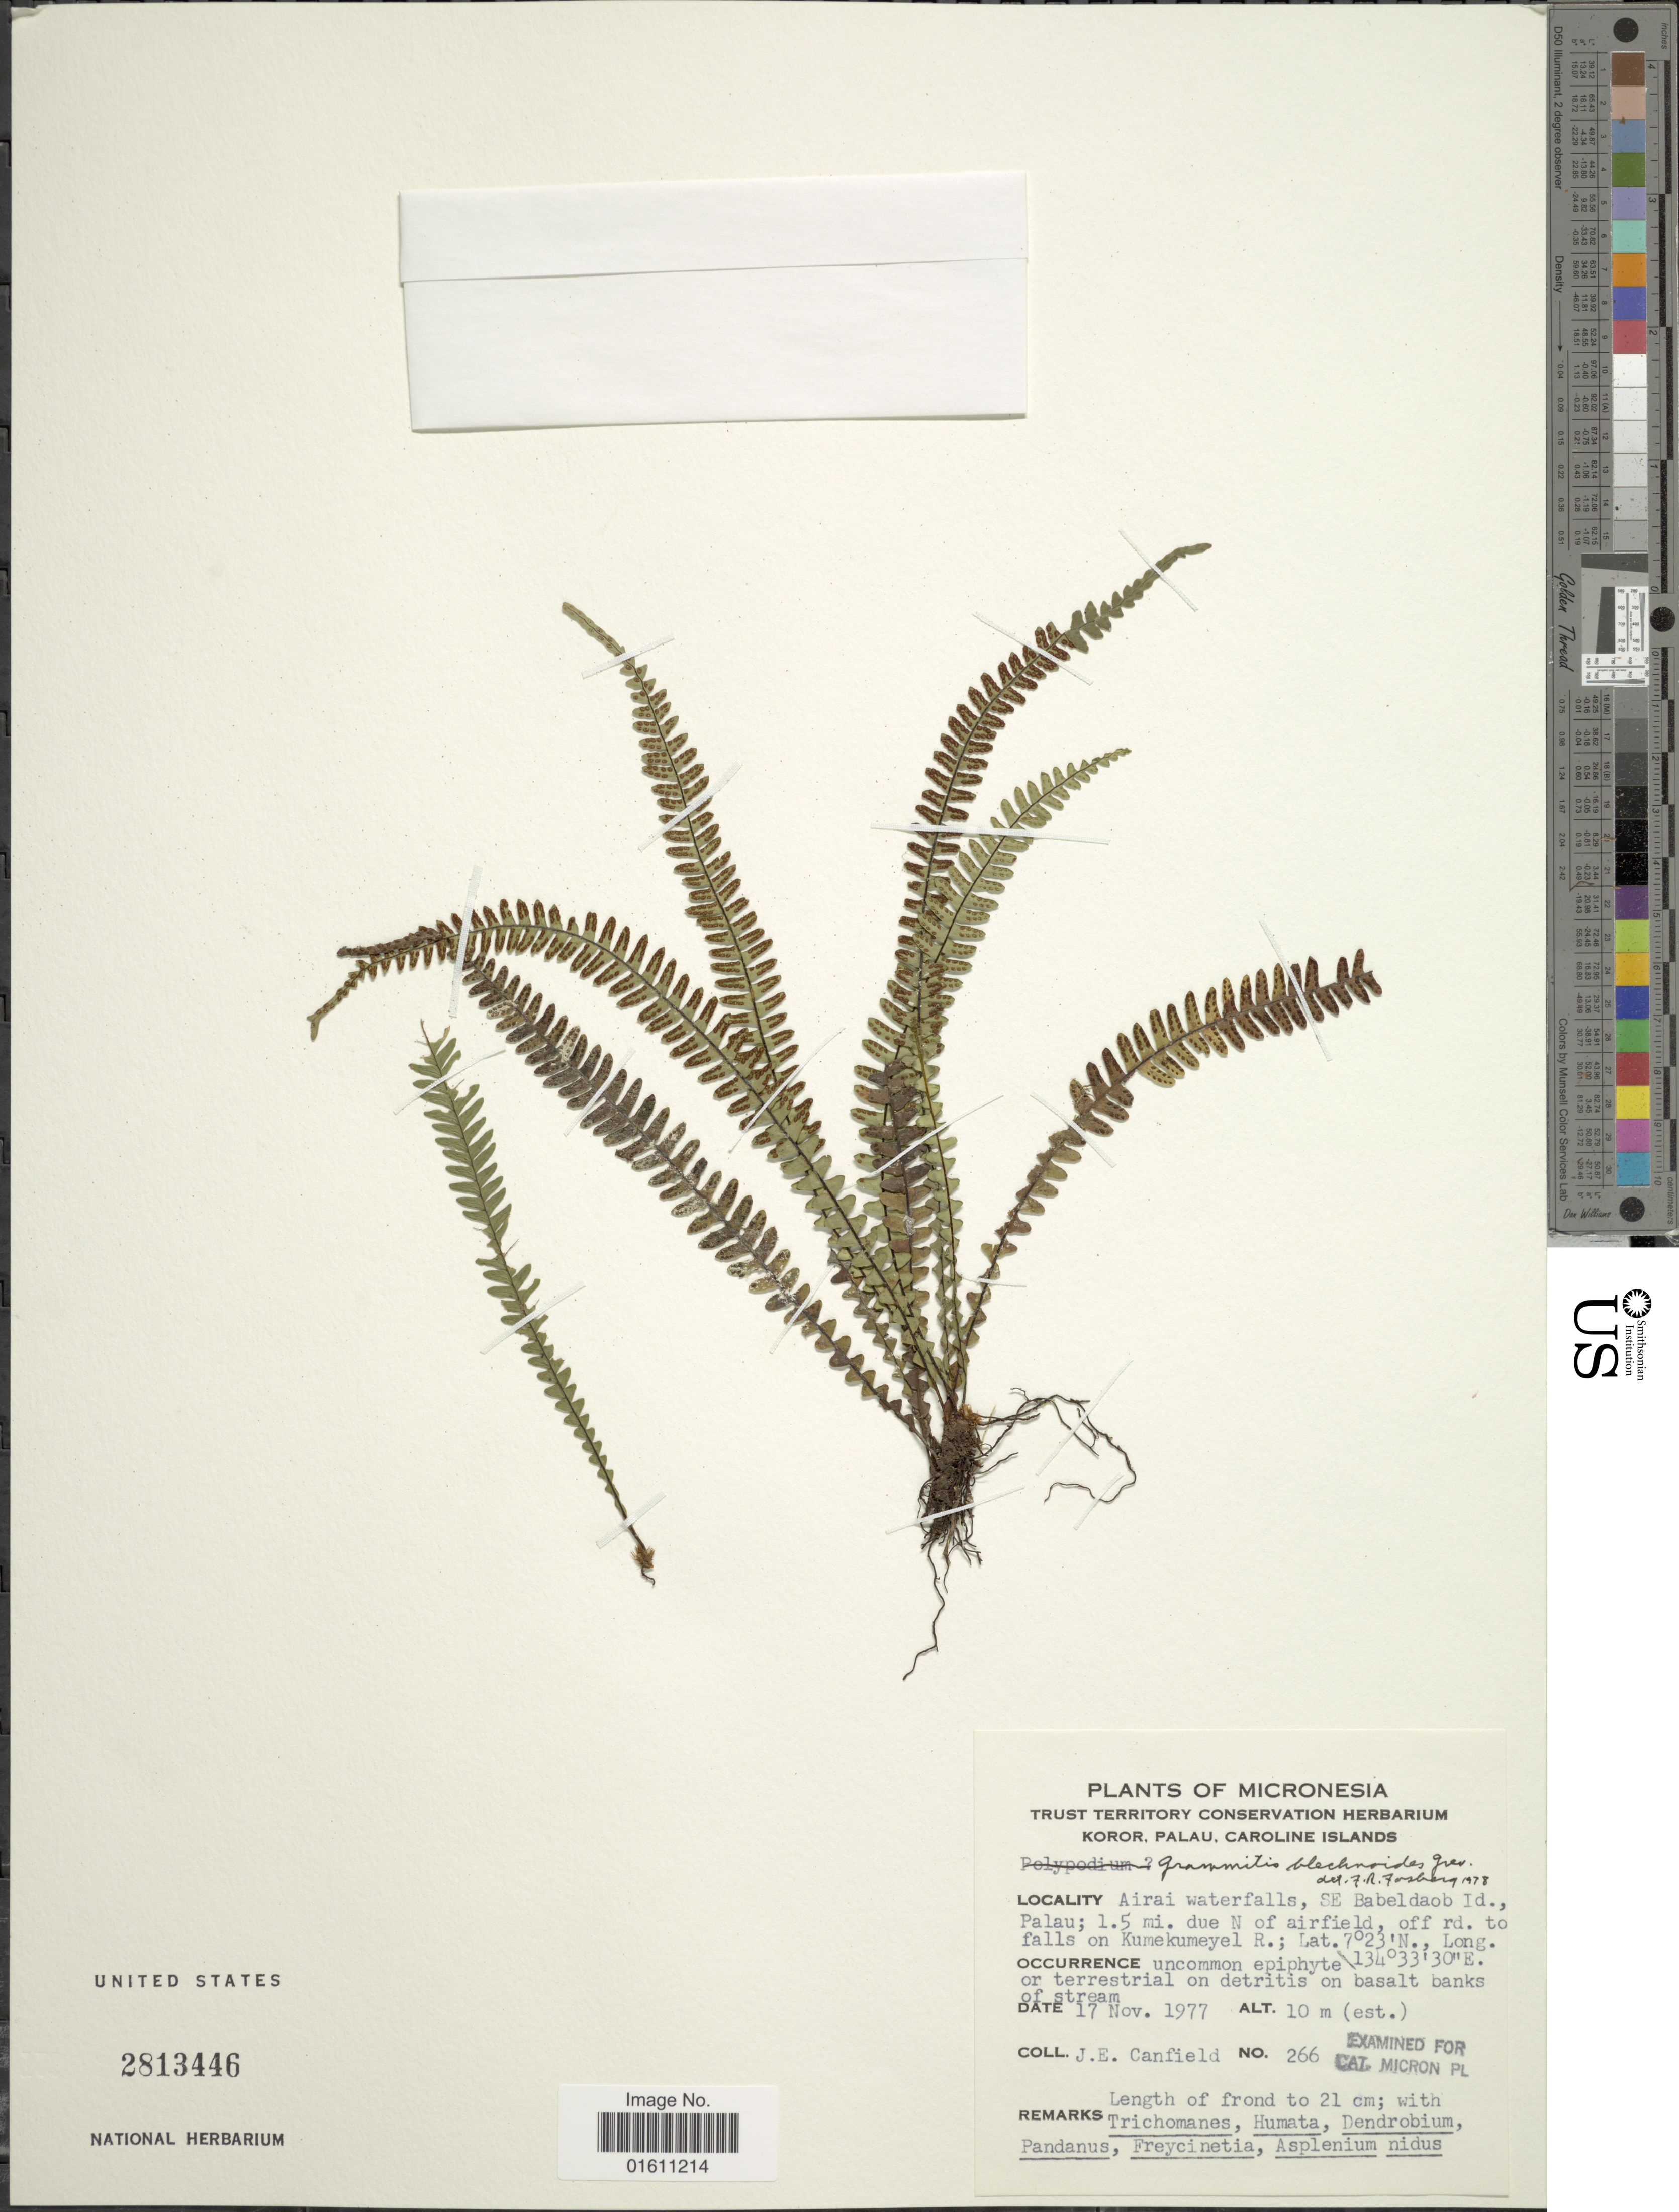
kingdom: Plantae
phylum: Tracheophyta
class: Polypodiopsida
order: Polypodiales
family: Polypodiaceae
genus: Ctenopterella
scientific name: Ctenopterella blechnoides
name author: (Grev.) Parris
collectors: J. E. Canfield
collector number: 266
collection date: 1977-11-17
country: Palau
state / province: Airai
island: Babeldaob [Babelthuap]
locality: Airai waterfalls, SE Babbeldaod Island, Palau; 1.5 mi. due N. of airfield, off rd. to falls on Kumekumeyel R.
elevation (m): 10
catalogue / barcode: US 2813446